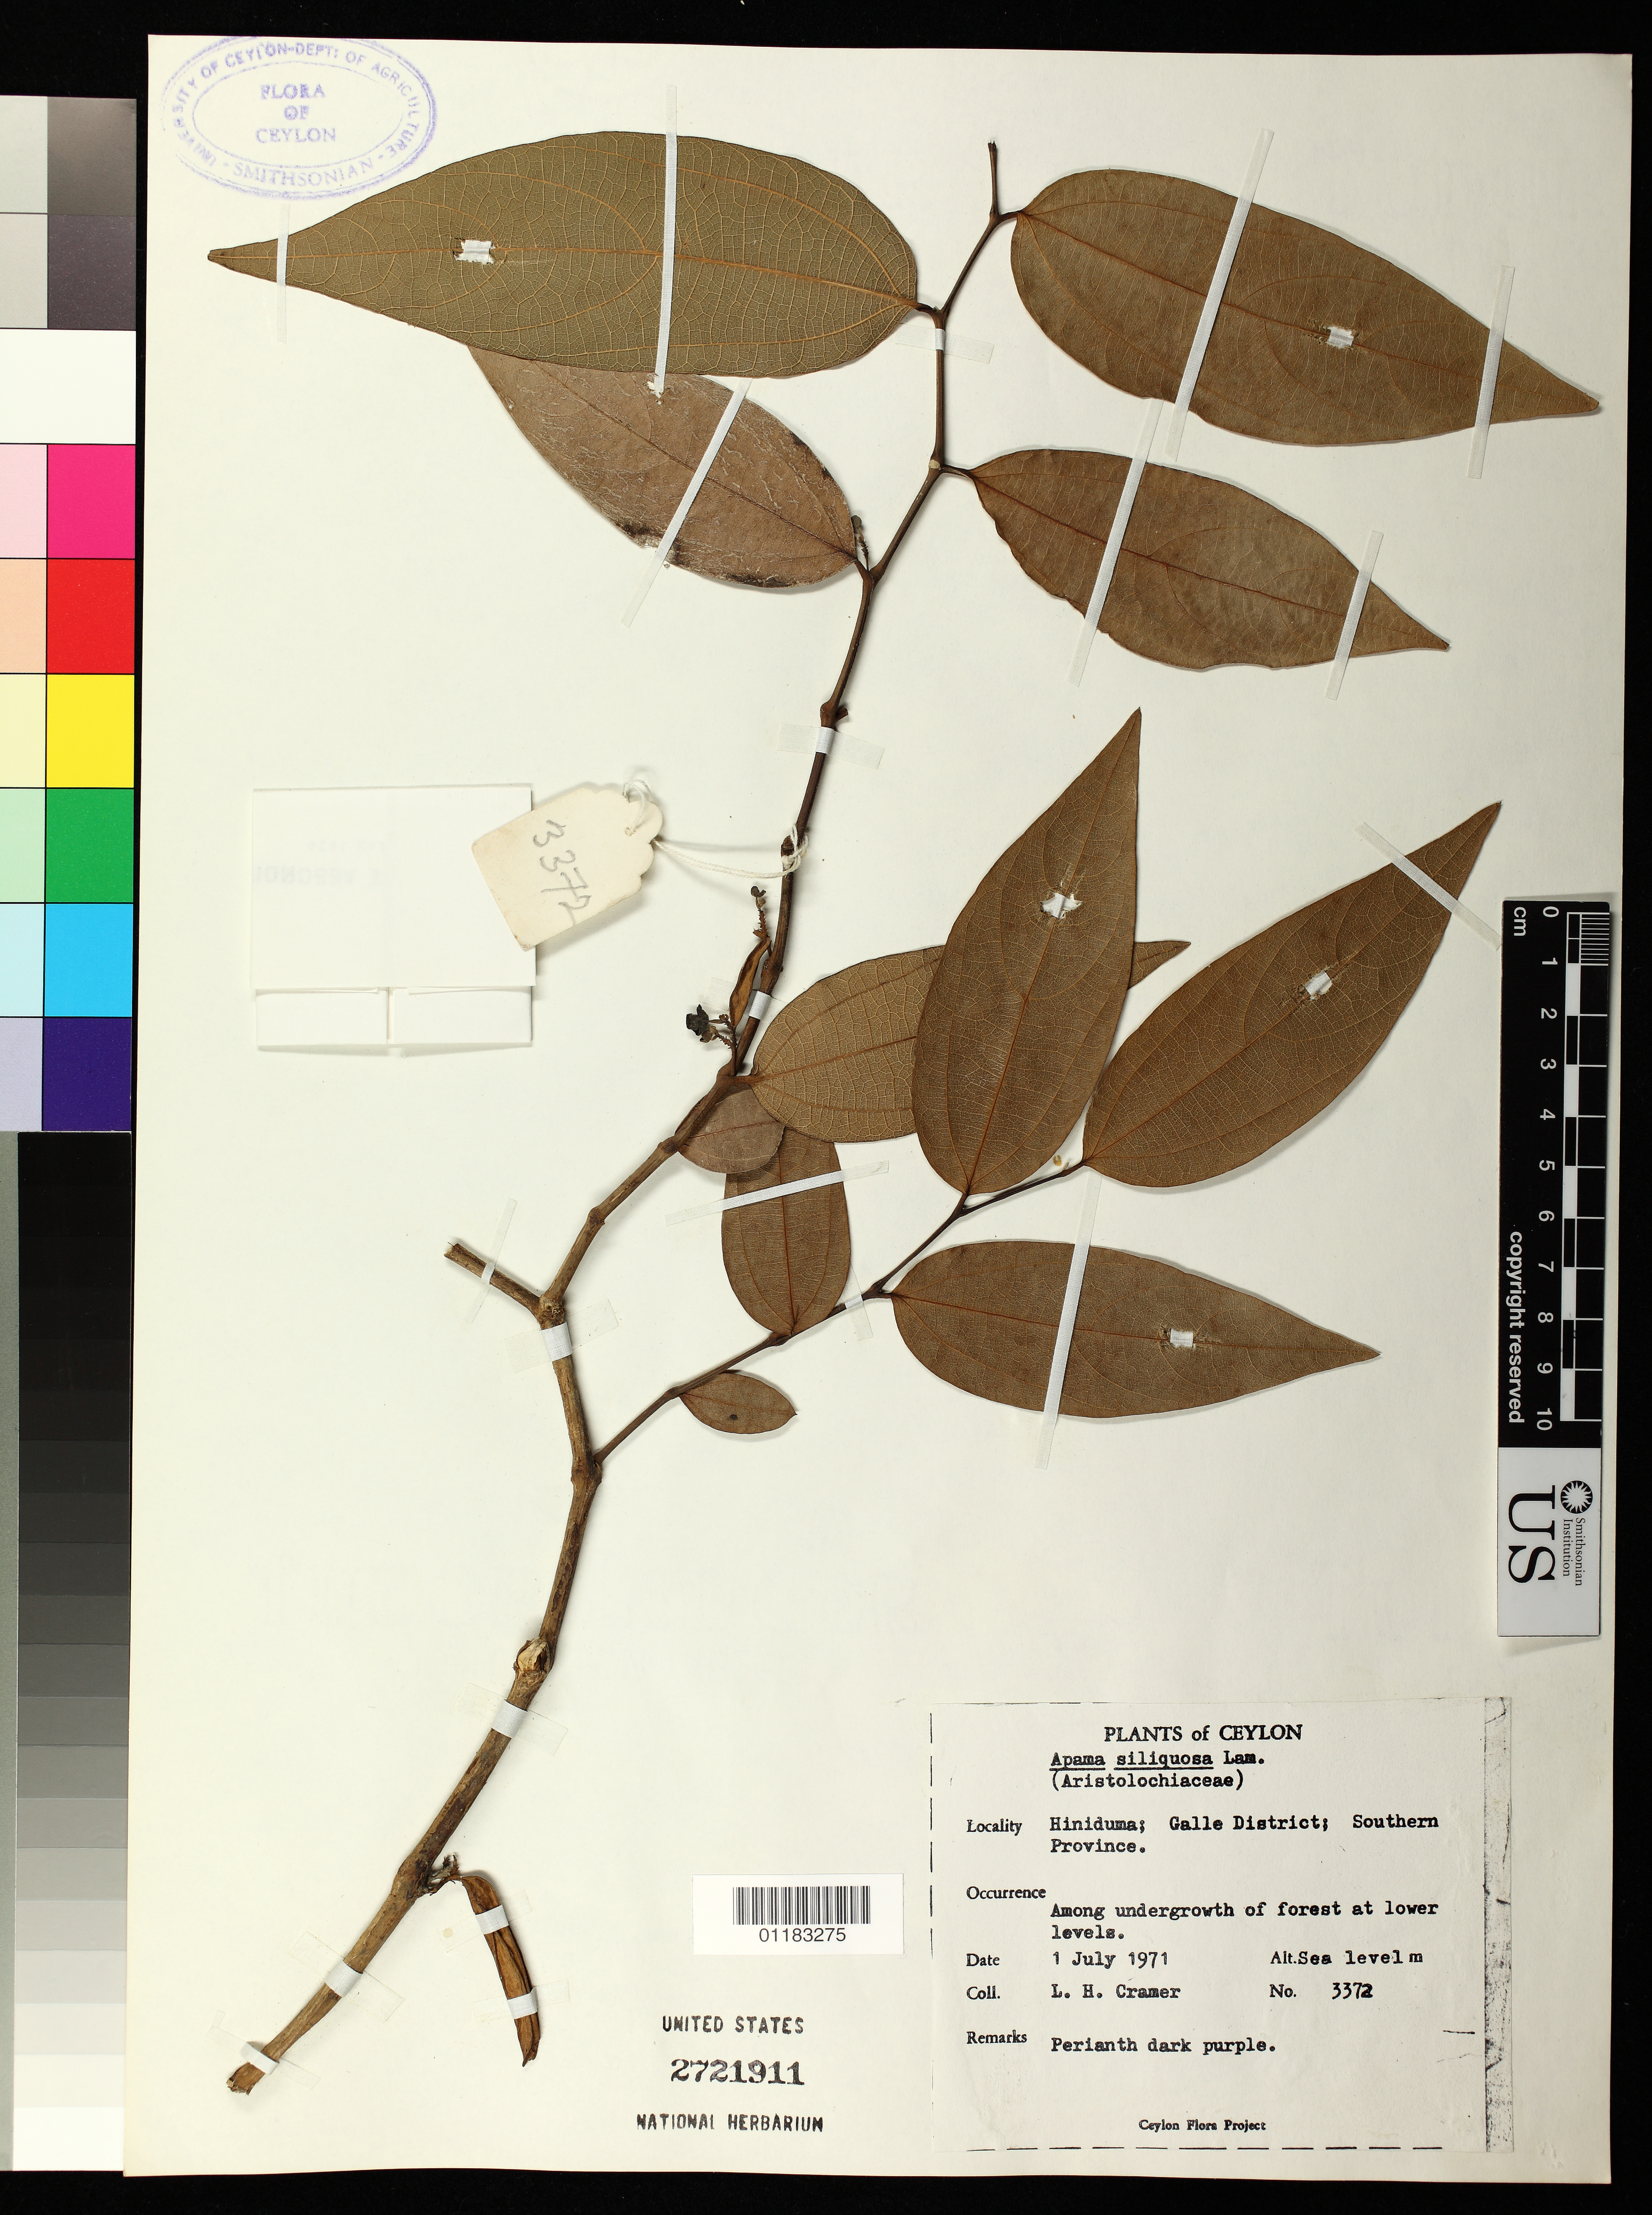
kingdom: Plantae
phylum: Tracheophyta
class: Magnoliopsida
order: Piperales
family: Aristolochiaceae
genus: Thottea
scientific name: Thottea siliquosa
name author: (Lam.) Ding Hou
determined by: Strong, Mark T., (BOT), Smithsonian Institution - National Museum of Natural History (UNITED STATES)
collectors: L. H. Cramer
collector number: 3372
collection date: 1971-07-01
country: Sri Lanka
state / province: Southern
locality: Hiniduma; Galle District; Southern Province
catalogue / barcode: US 2721911